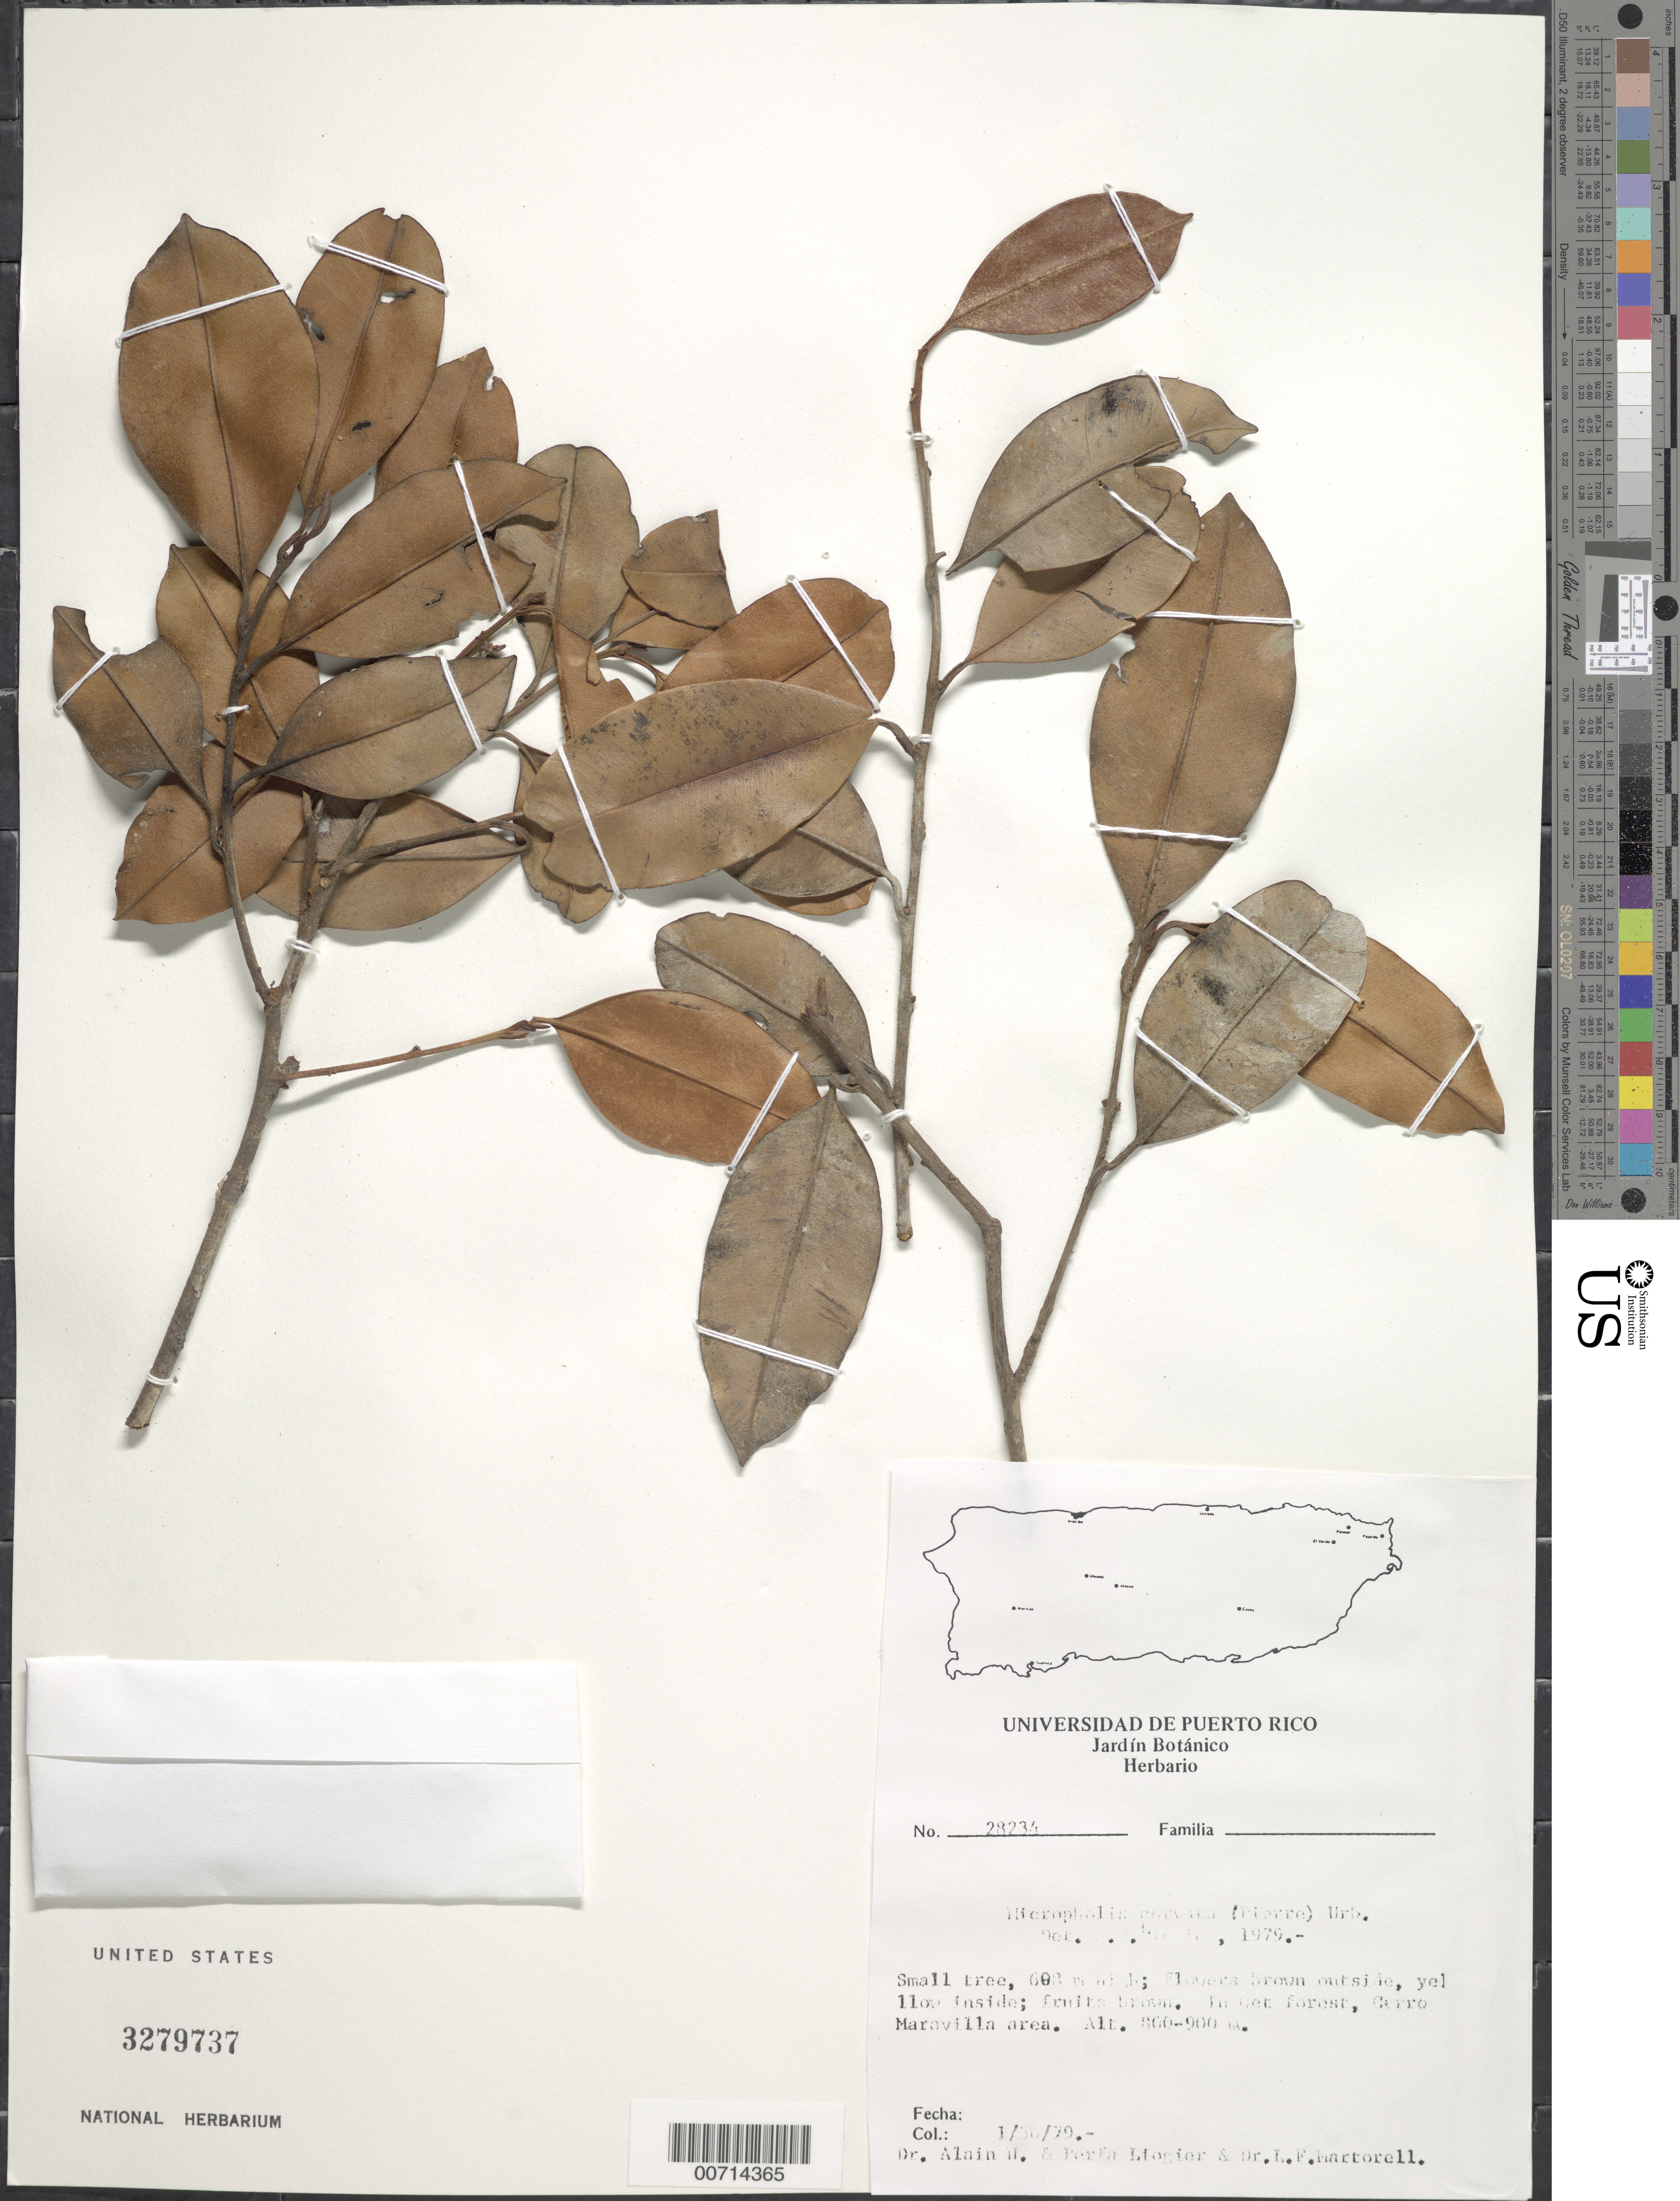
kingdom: Plantae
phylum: Tracheophyta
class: Magnoliopsida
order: Ericales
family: Sapotaceae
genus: Micropholis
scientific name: Micropholis curvata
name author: (Pierre) Urb.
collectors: Alain, M. P. Liogier & L. Martorell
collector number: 28234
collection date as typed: Transcribed d/m/y: 30/1/79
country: Puerto Rico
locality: [illegible text]Forest, Cerro Maravill area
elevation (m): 300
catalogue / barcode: US 3279737